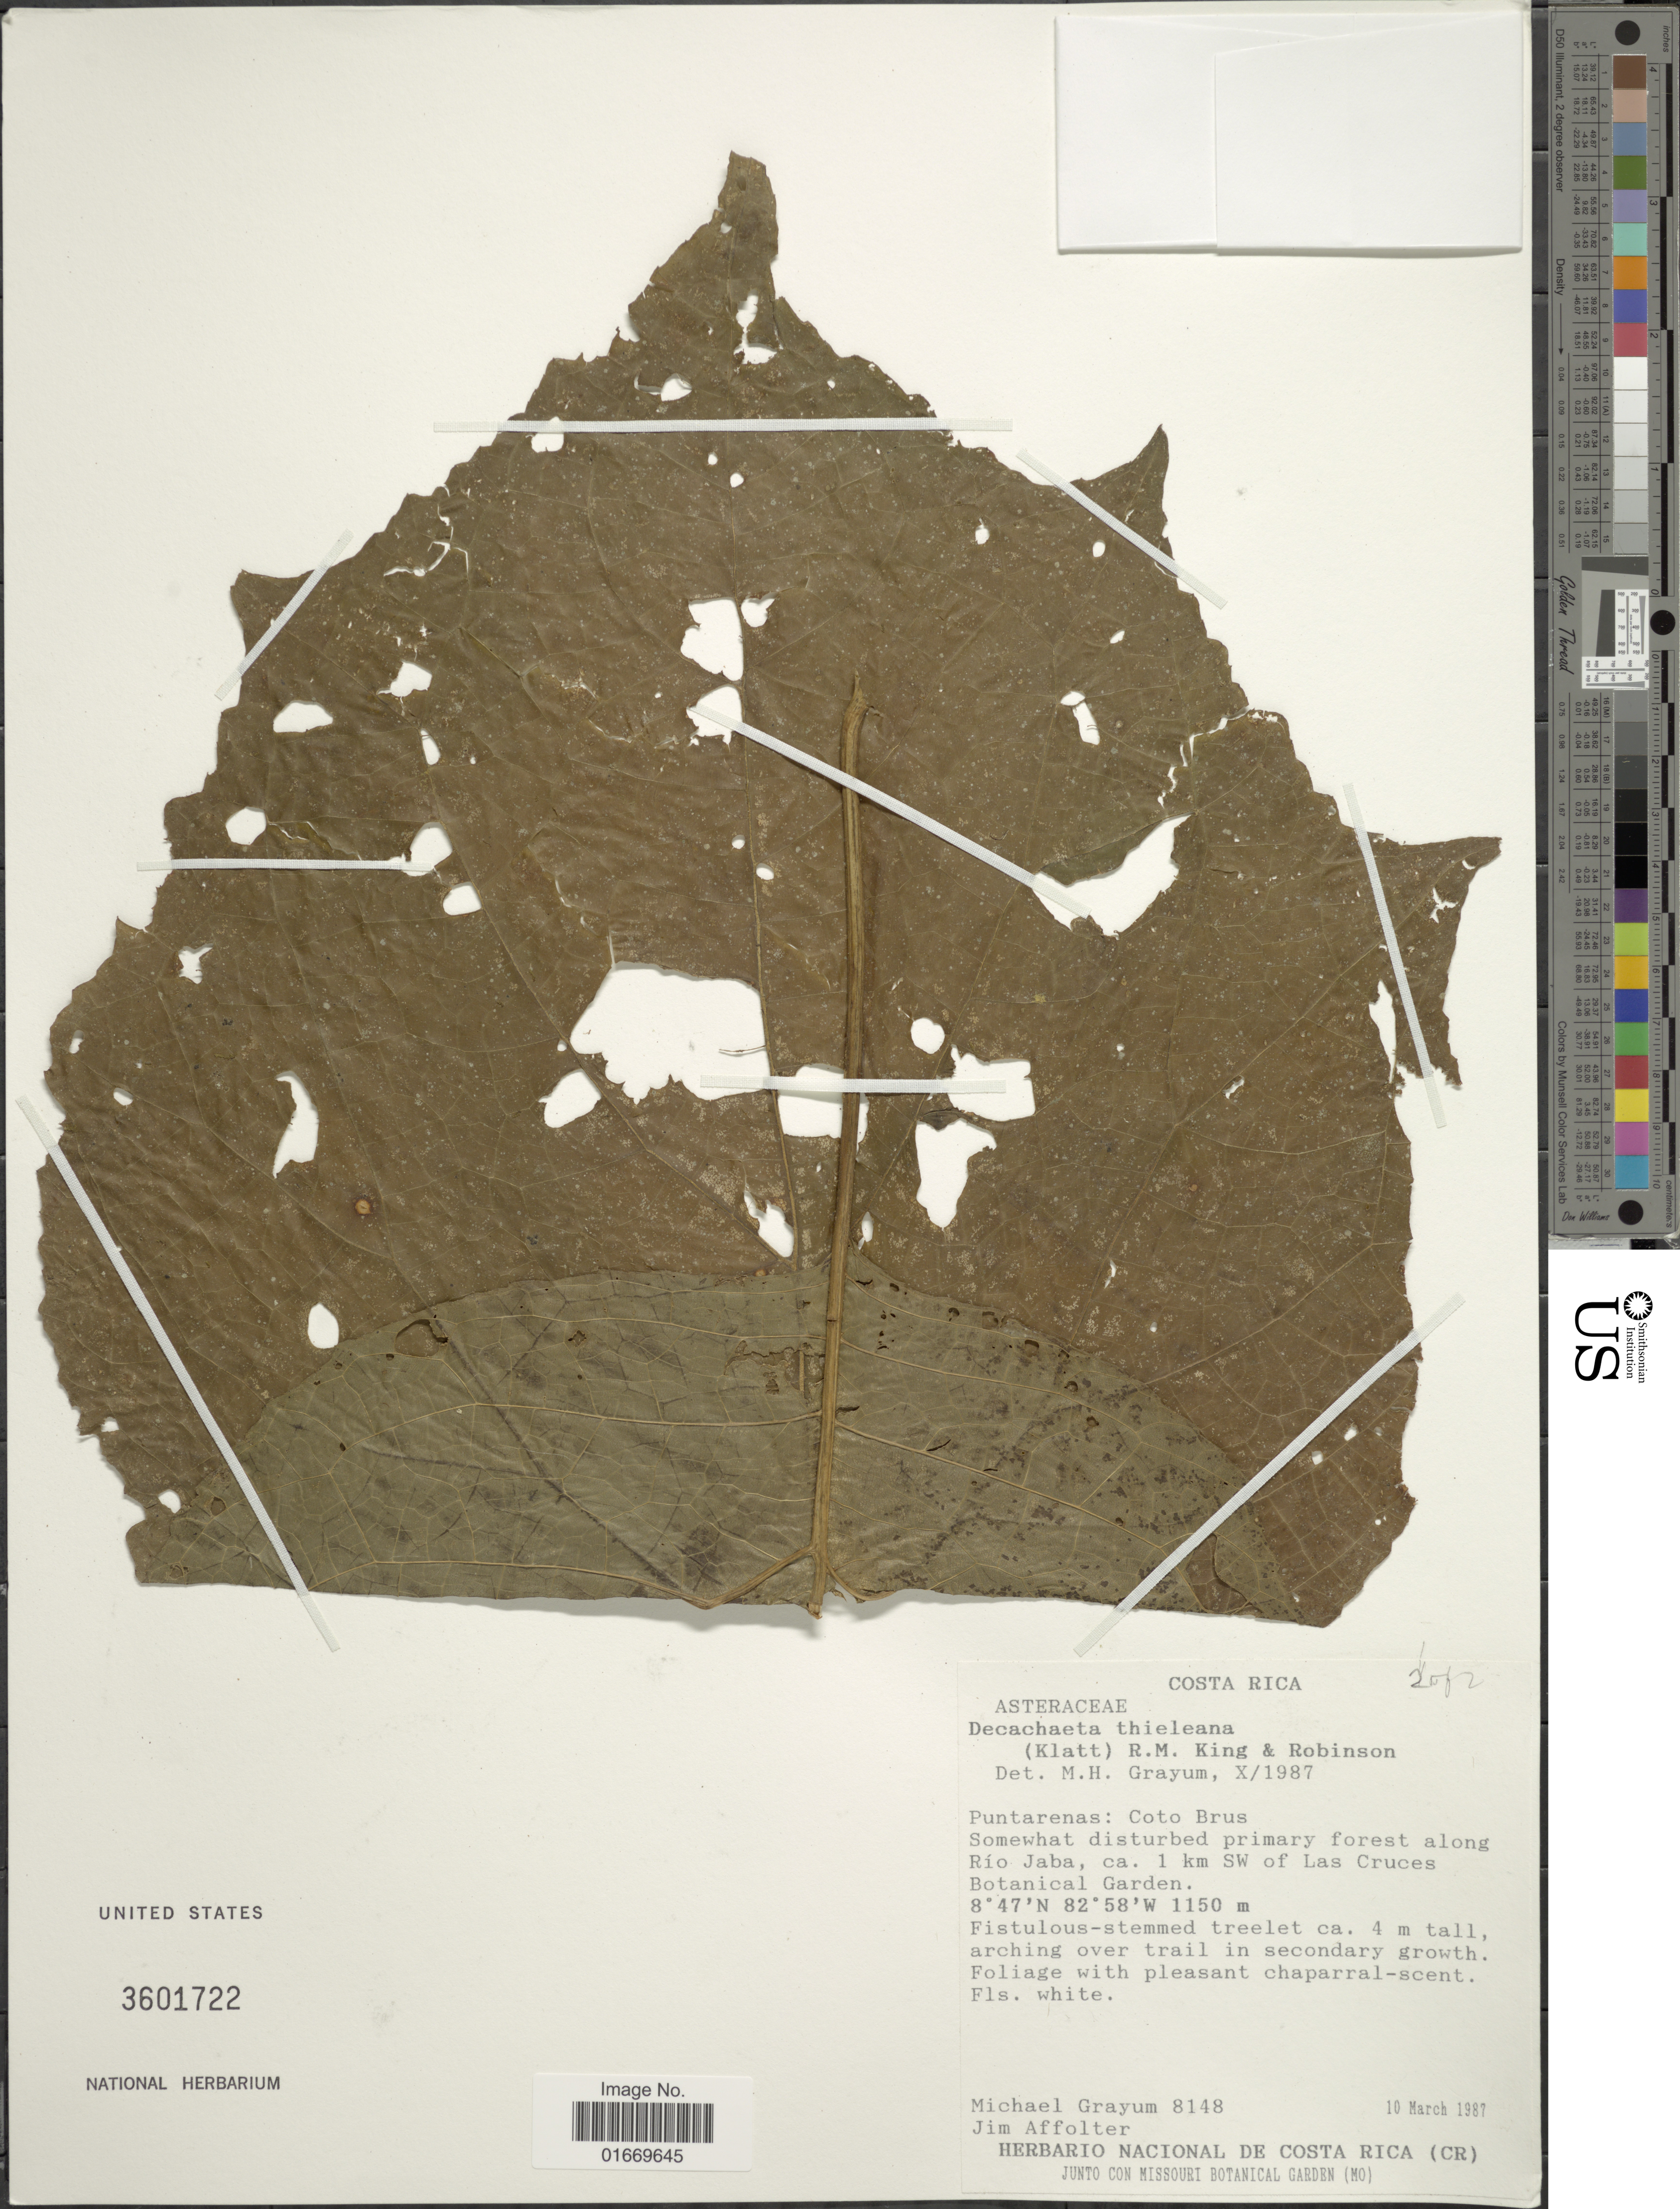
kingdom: Plantae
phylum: Tracheophyta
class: Magnoliopsida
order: Asterales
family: Asteraceae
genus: Decachaeta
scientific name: Decachaeta thieleana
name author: (Klatt) R.M. King & H. Rob.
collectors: M. H. Grayum & J. M. Affolter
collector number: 8148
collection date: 1987-03-10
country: Costa Rica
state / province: Puntarenas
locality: Costa RIca. Puntarenas: Coto Brus. along Rio Jaba, ca. 1 km SW of Las Cruces Botanical Garden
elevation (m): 1150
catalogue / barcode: US 3601722